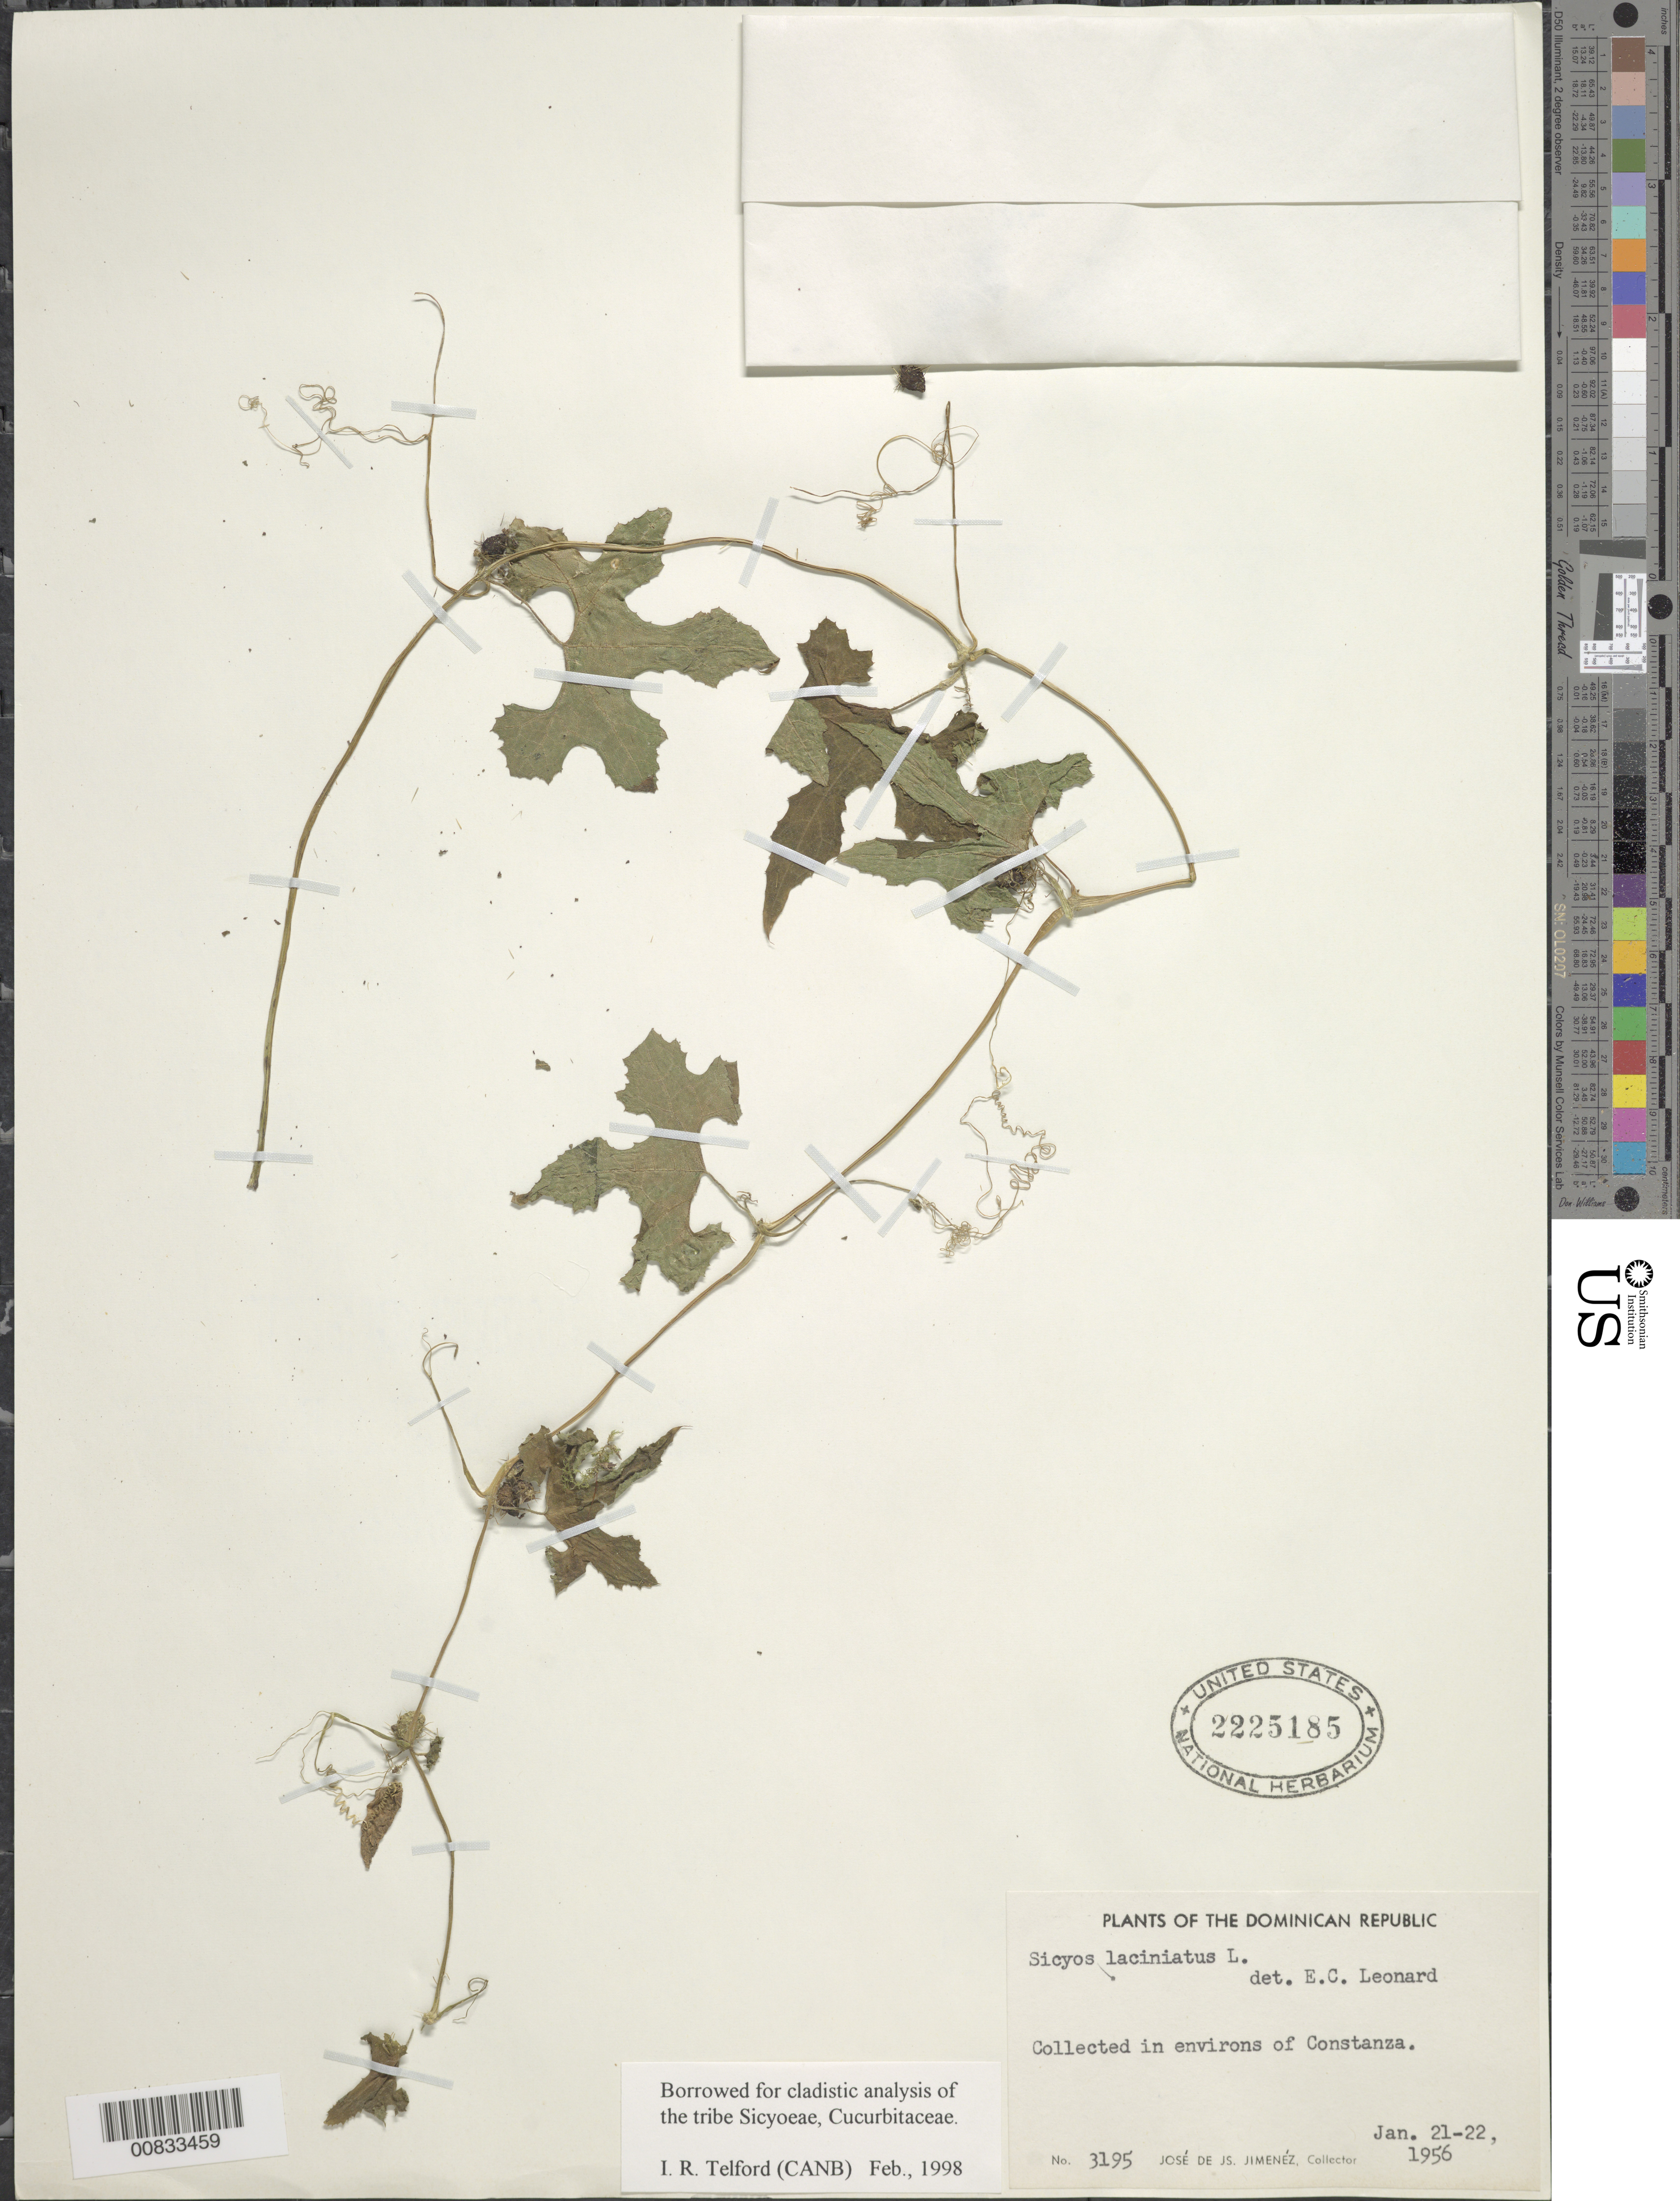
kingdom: Plantae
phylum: Tracheophyta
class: Magnoliopsida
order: Cucurbitales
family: Cucurbitaceae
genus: Sicyos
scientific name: Sicyos laciniatus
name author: L.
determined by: Leonard, Emery C., (US)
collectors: J. J. Jiménez Almonte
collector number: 3195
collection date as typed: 21 Jan 1956 to 22 Jan 1956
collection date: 1956-01-21/1956-01-22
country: Dominican Republic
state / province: La Vega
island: Hispaniola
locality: Environs of Constanza.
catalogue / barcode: US 2225185